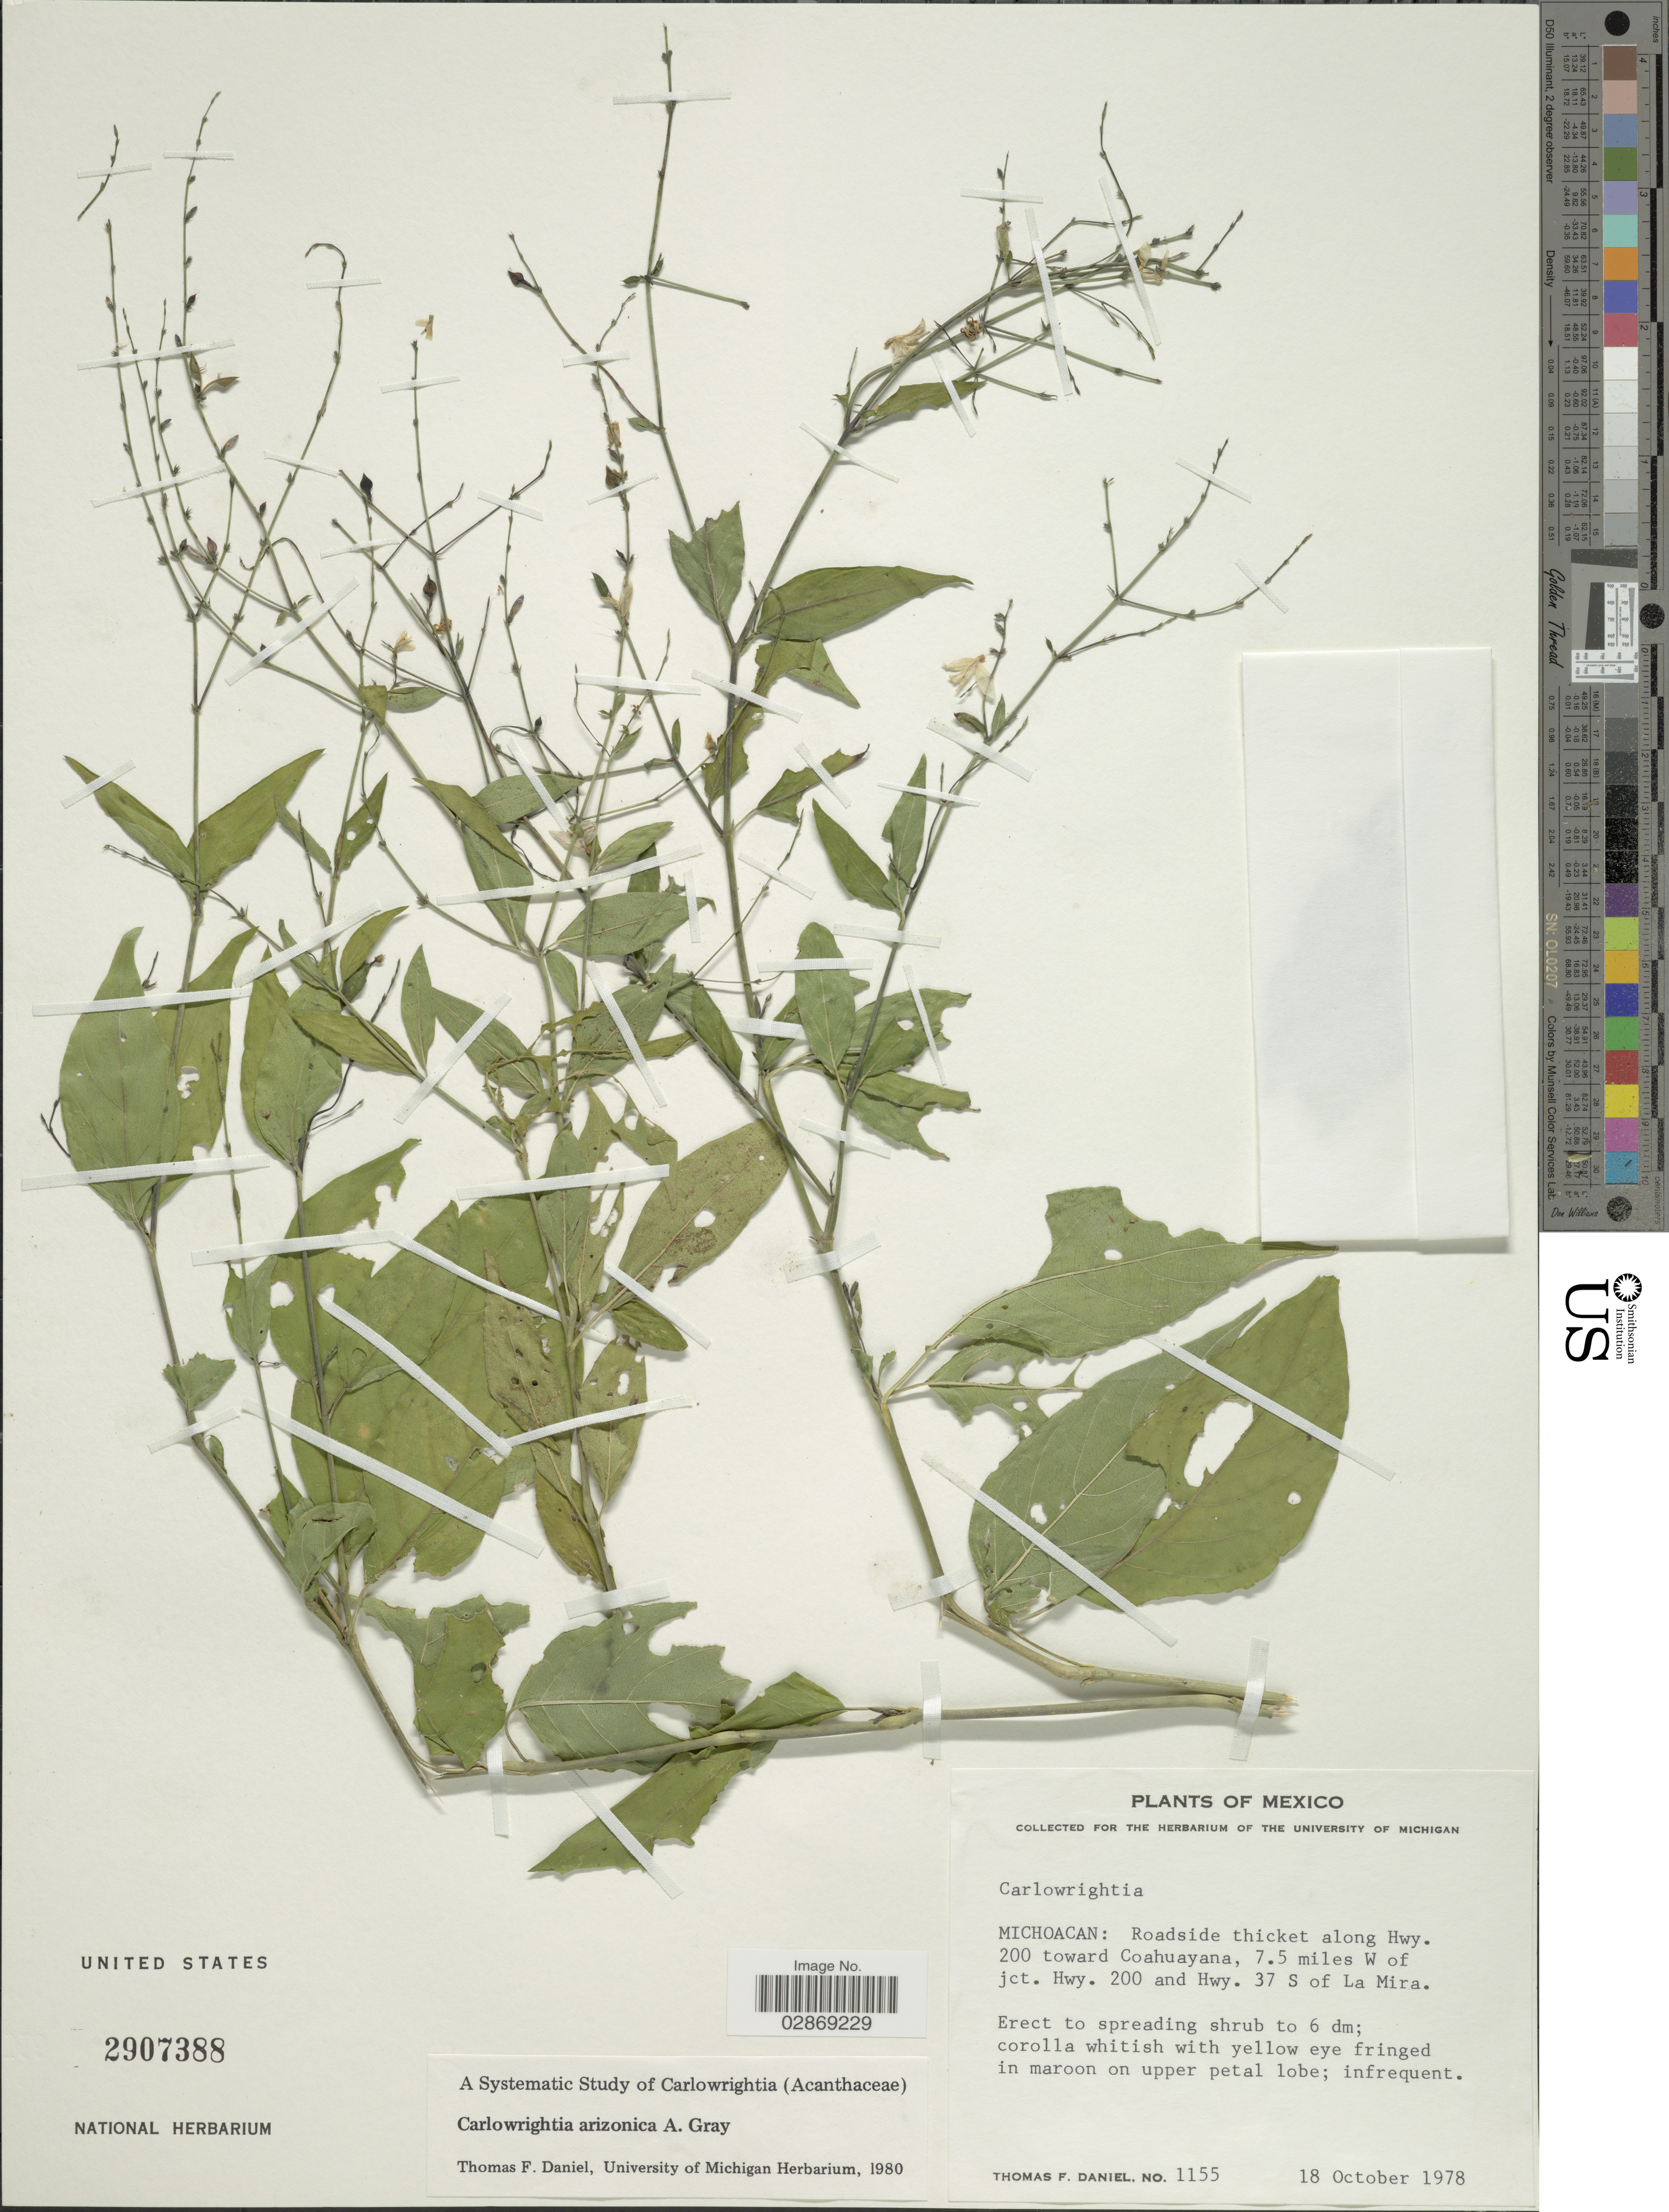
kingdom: Plantae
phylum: Tracheophyta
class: Magnoliopsida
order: Lamiales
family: Acanthaceae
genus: Carlowrightia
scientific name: Carlowrightia arizonica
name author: A. Gray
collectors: T. F. Daniel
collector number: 1155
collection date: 1978-10-18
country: Mexico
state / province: Michoacán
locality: Roadside thicket along Hwy. 200 toward Coahuayana, 7.5 miles W of jct. Hwy. 200 and Hwy. 37 S of La Mira.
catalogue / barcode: US 2907388